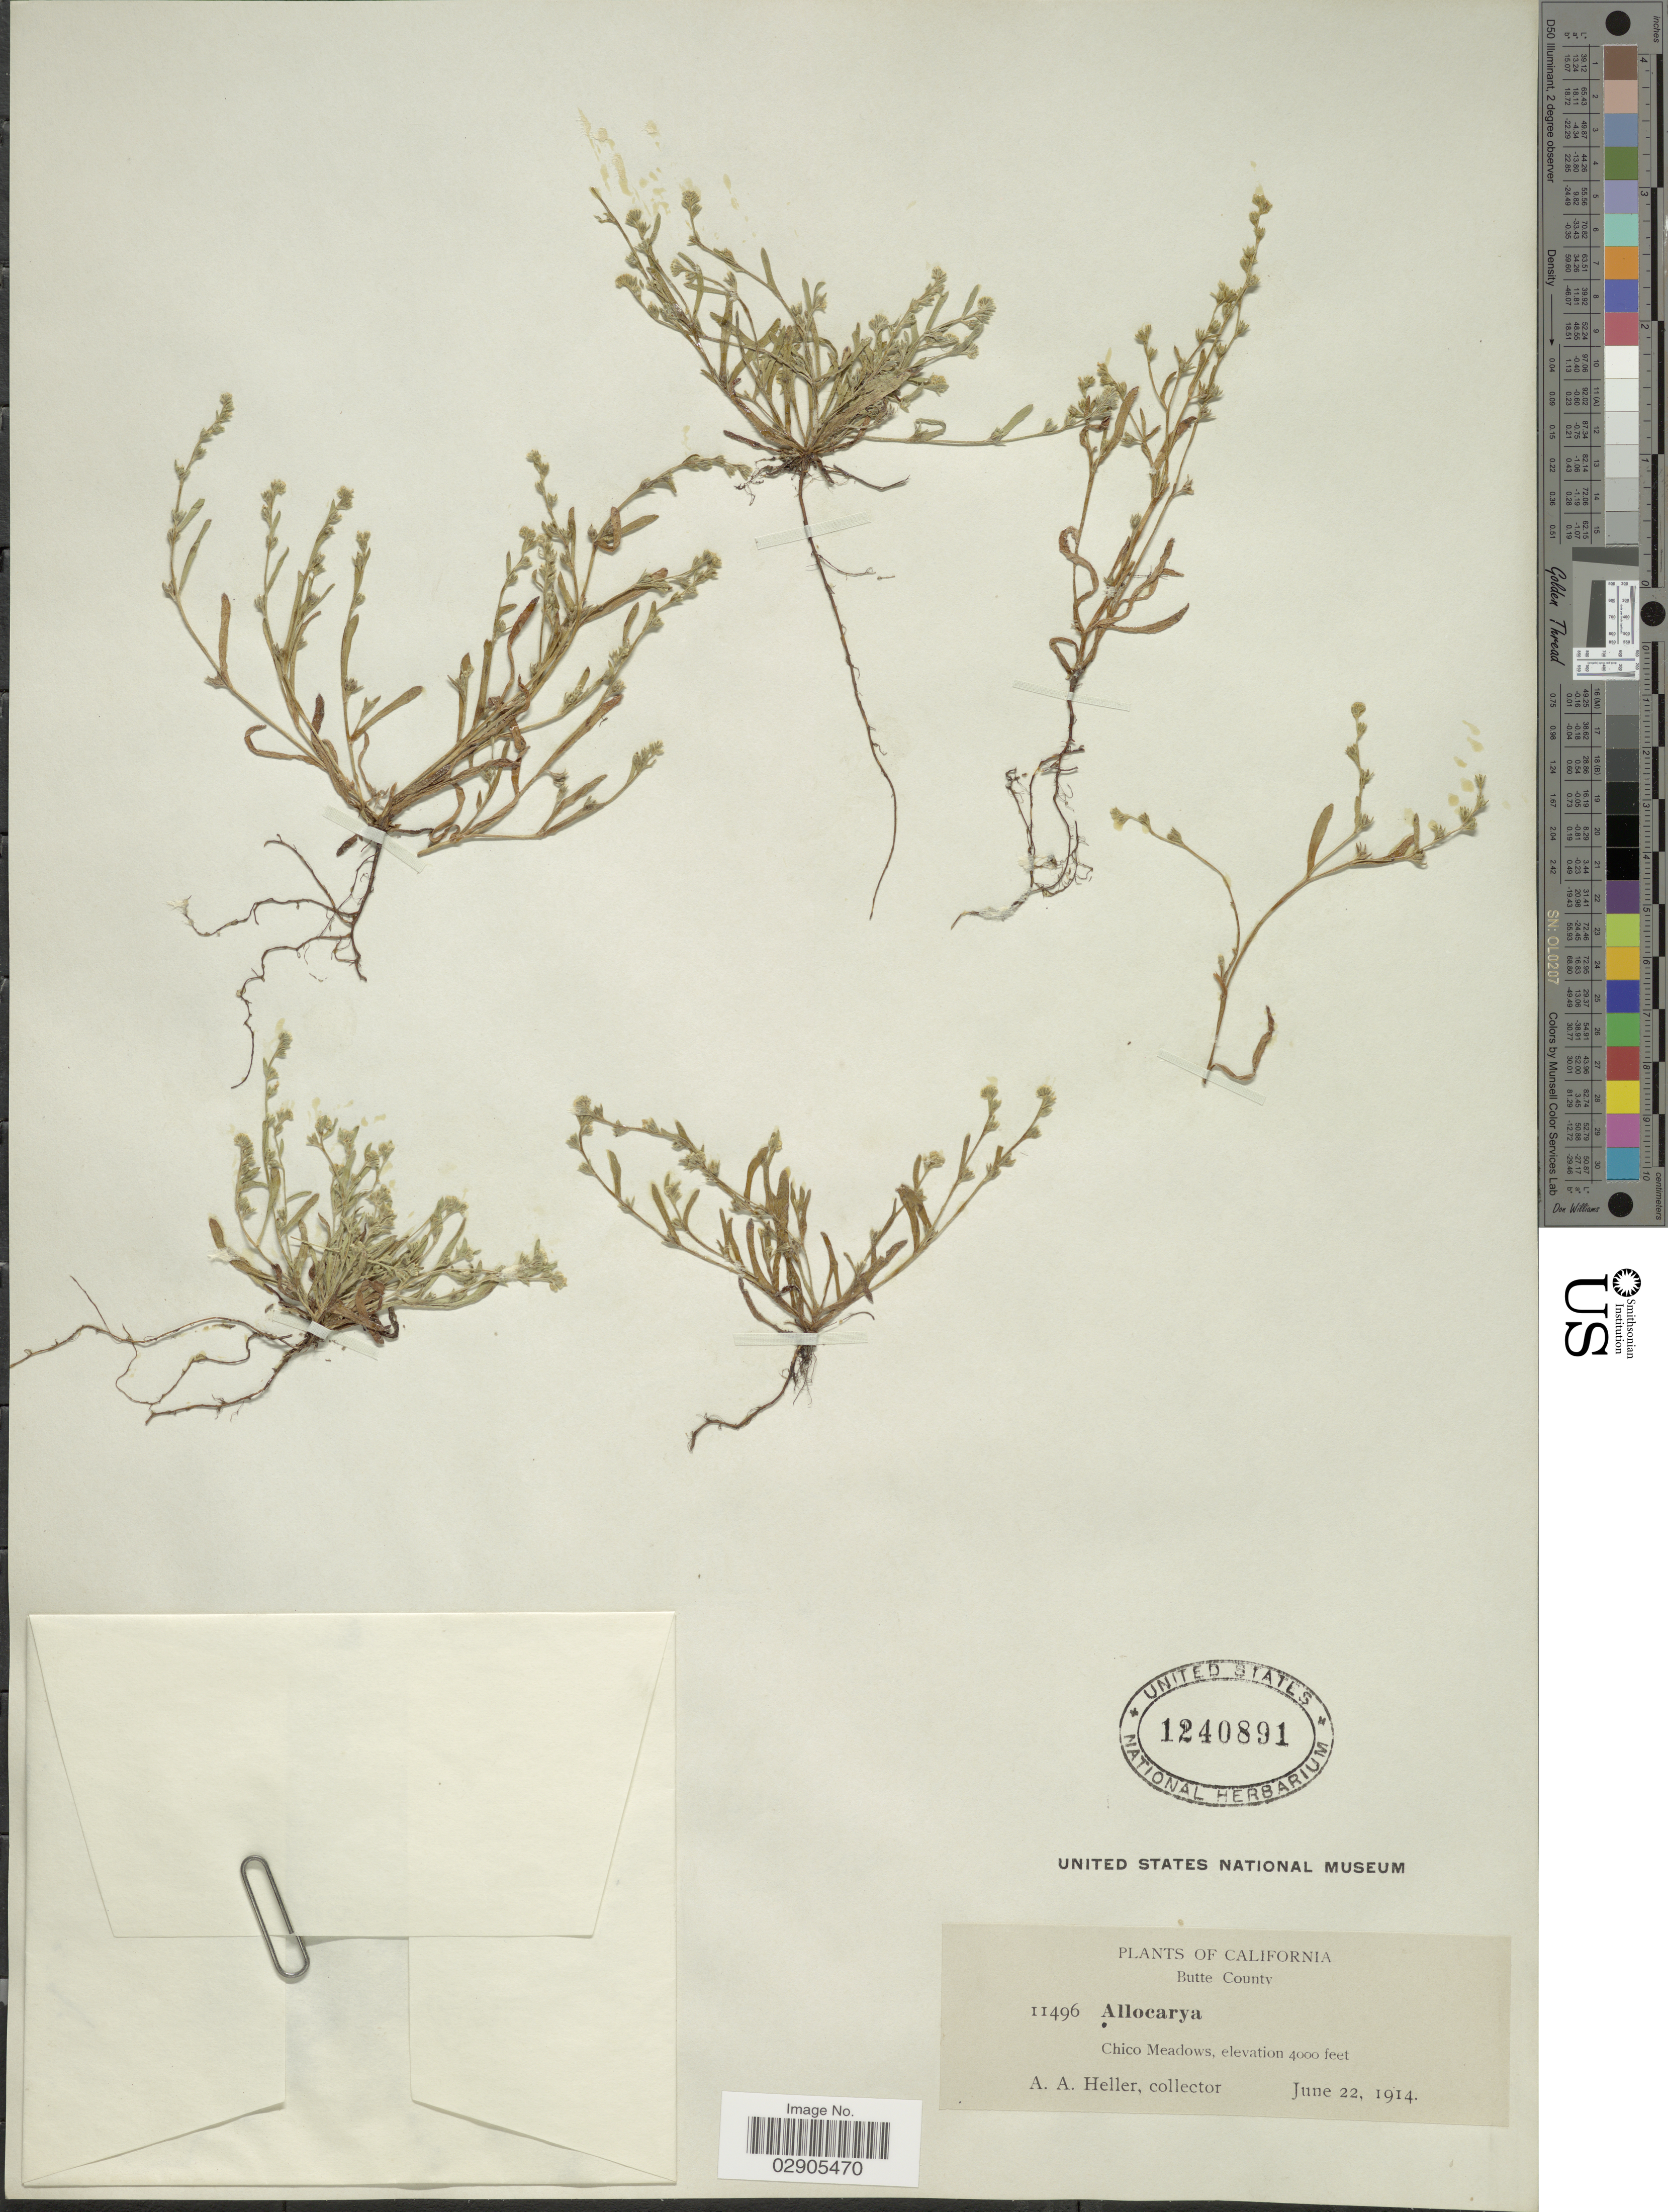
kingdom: Plantae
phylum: Tracheophyta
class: Magnoliopsida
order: Boraginales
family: Boraginaceae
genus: Allocarya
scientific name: Allocarya sp.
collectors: A. A. Heller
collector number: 11496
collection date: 1914-06-22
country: United States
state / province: California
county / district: Butte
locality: Butte County. Chico Meadows.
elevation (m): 1219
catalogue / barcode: US 1240891